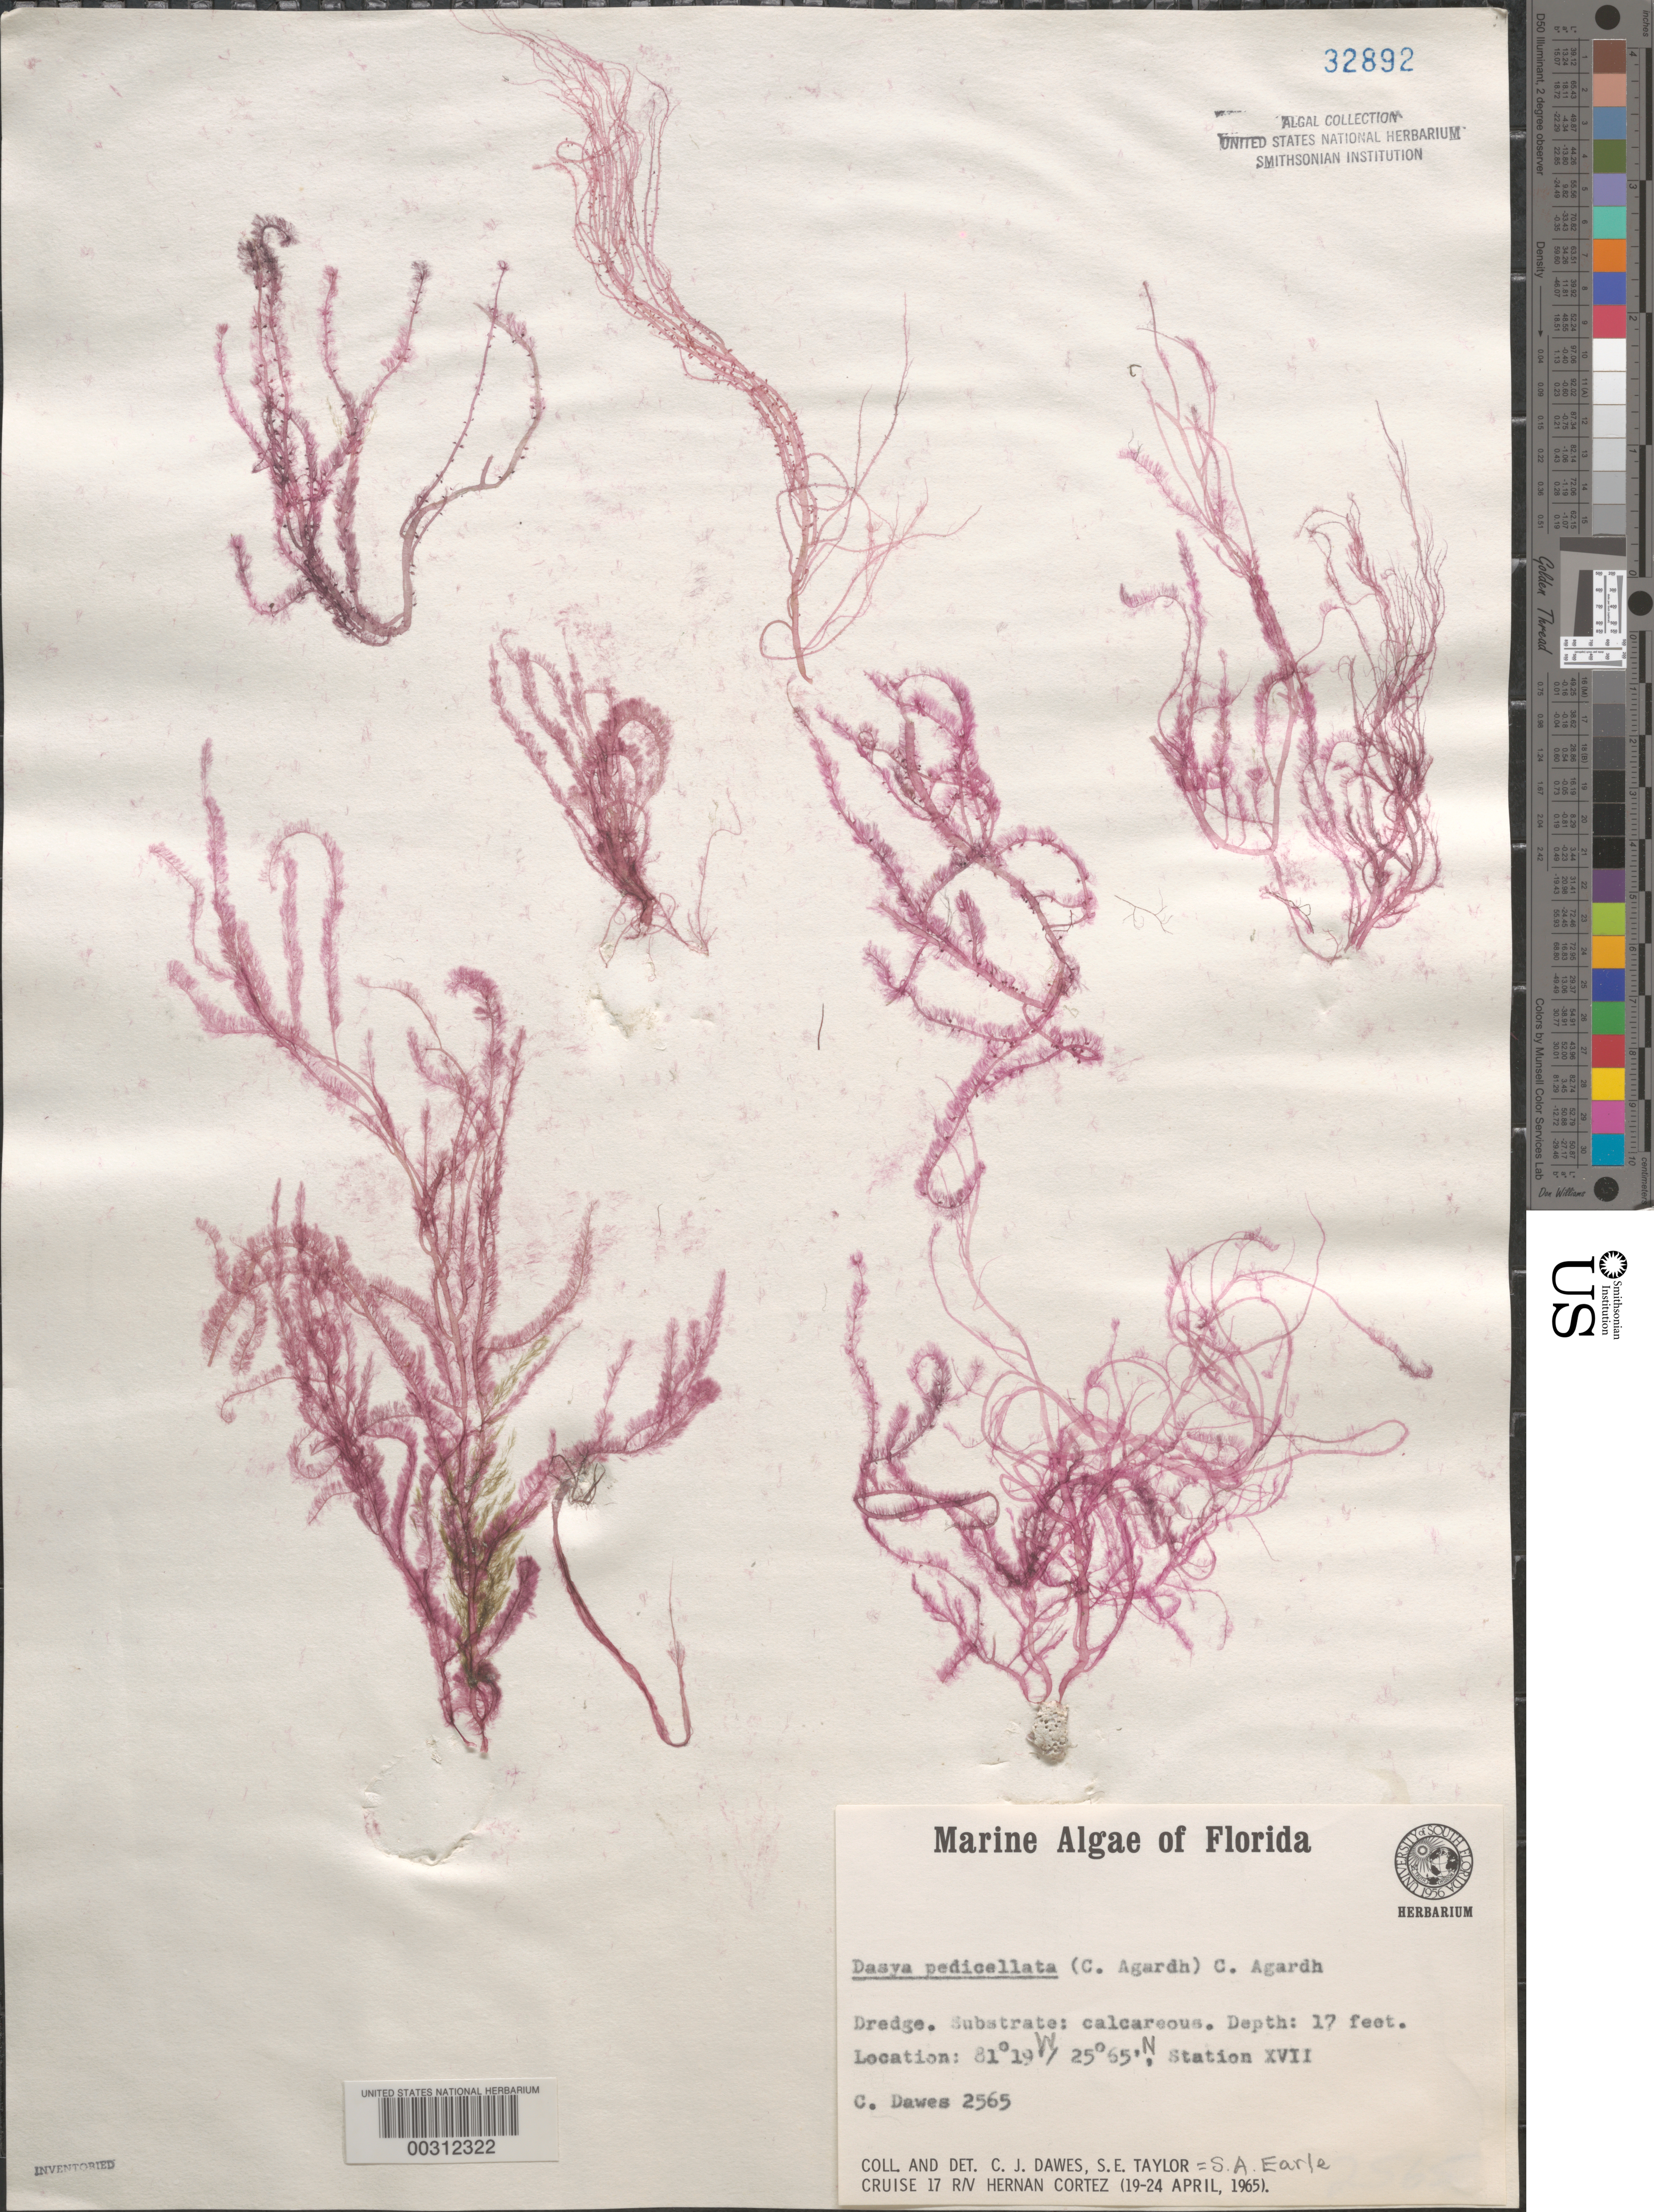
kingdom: Plantae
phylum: Rhodophyta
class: Florideophyceae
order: Ceramiales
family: Dasyaceae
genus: Dasya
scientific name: Dasya pedicellata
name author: (C. Agardh) C. Agardh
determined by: Algae name updating Project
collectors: C. Dawes & S. A. Earle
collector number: Cjd 2565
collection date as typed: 19 Apr 1965 to 24 Apr 1965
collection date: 1965-04-19/1965-04-24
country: United States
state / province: Florida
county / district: Collier County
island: Ten Thousand Islands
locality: Gulf of Mexico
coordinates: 25 65' N, 81 19' W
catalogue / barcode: US 32892